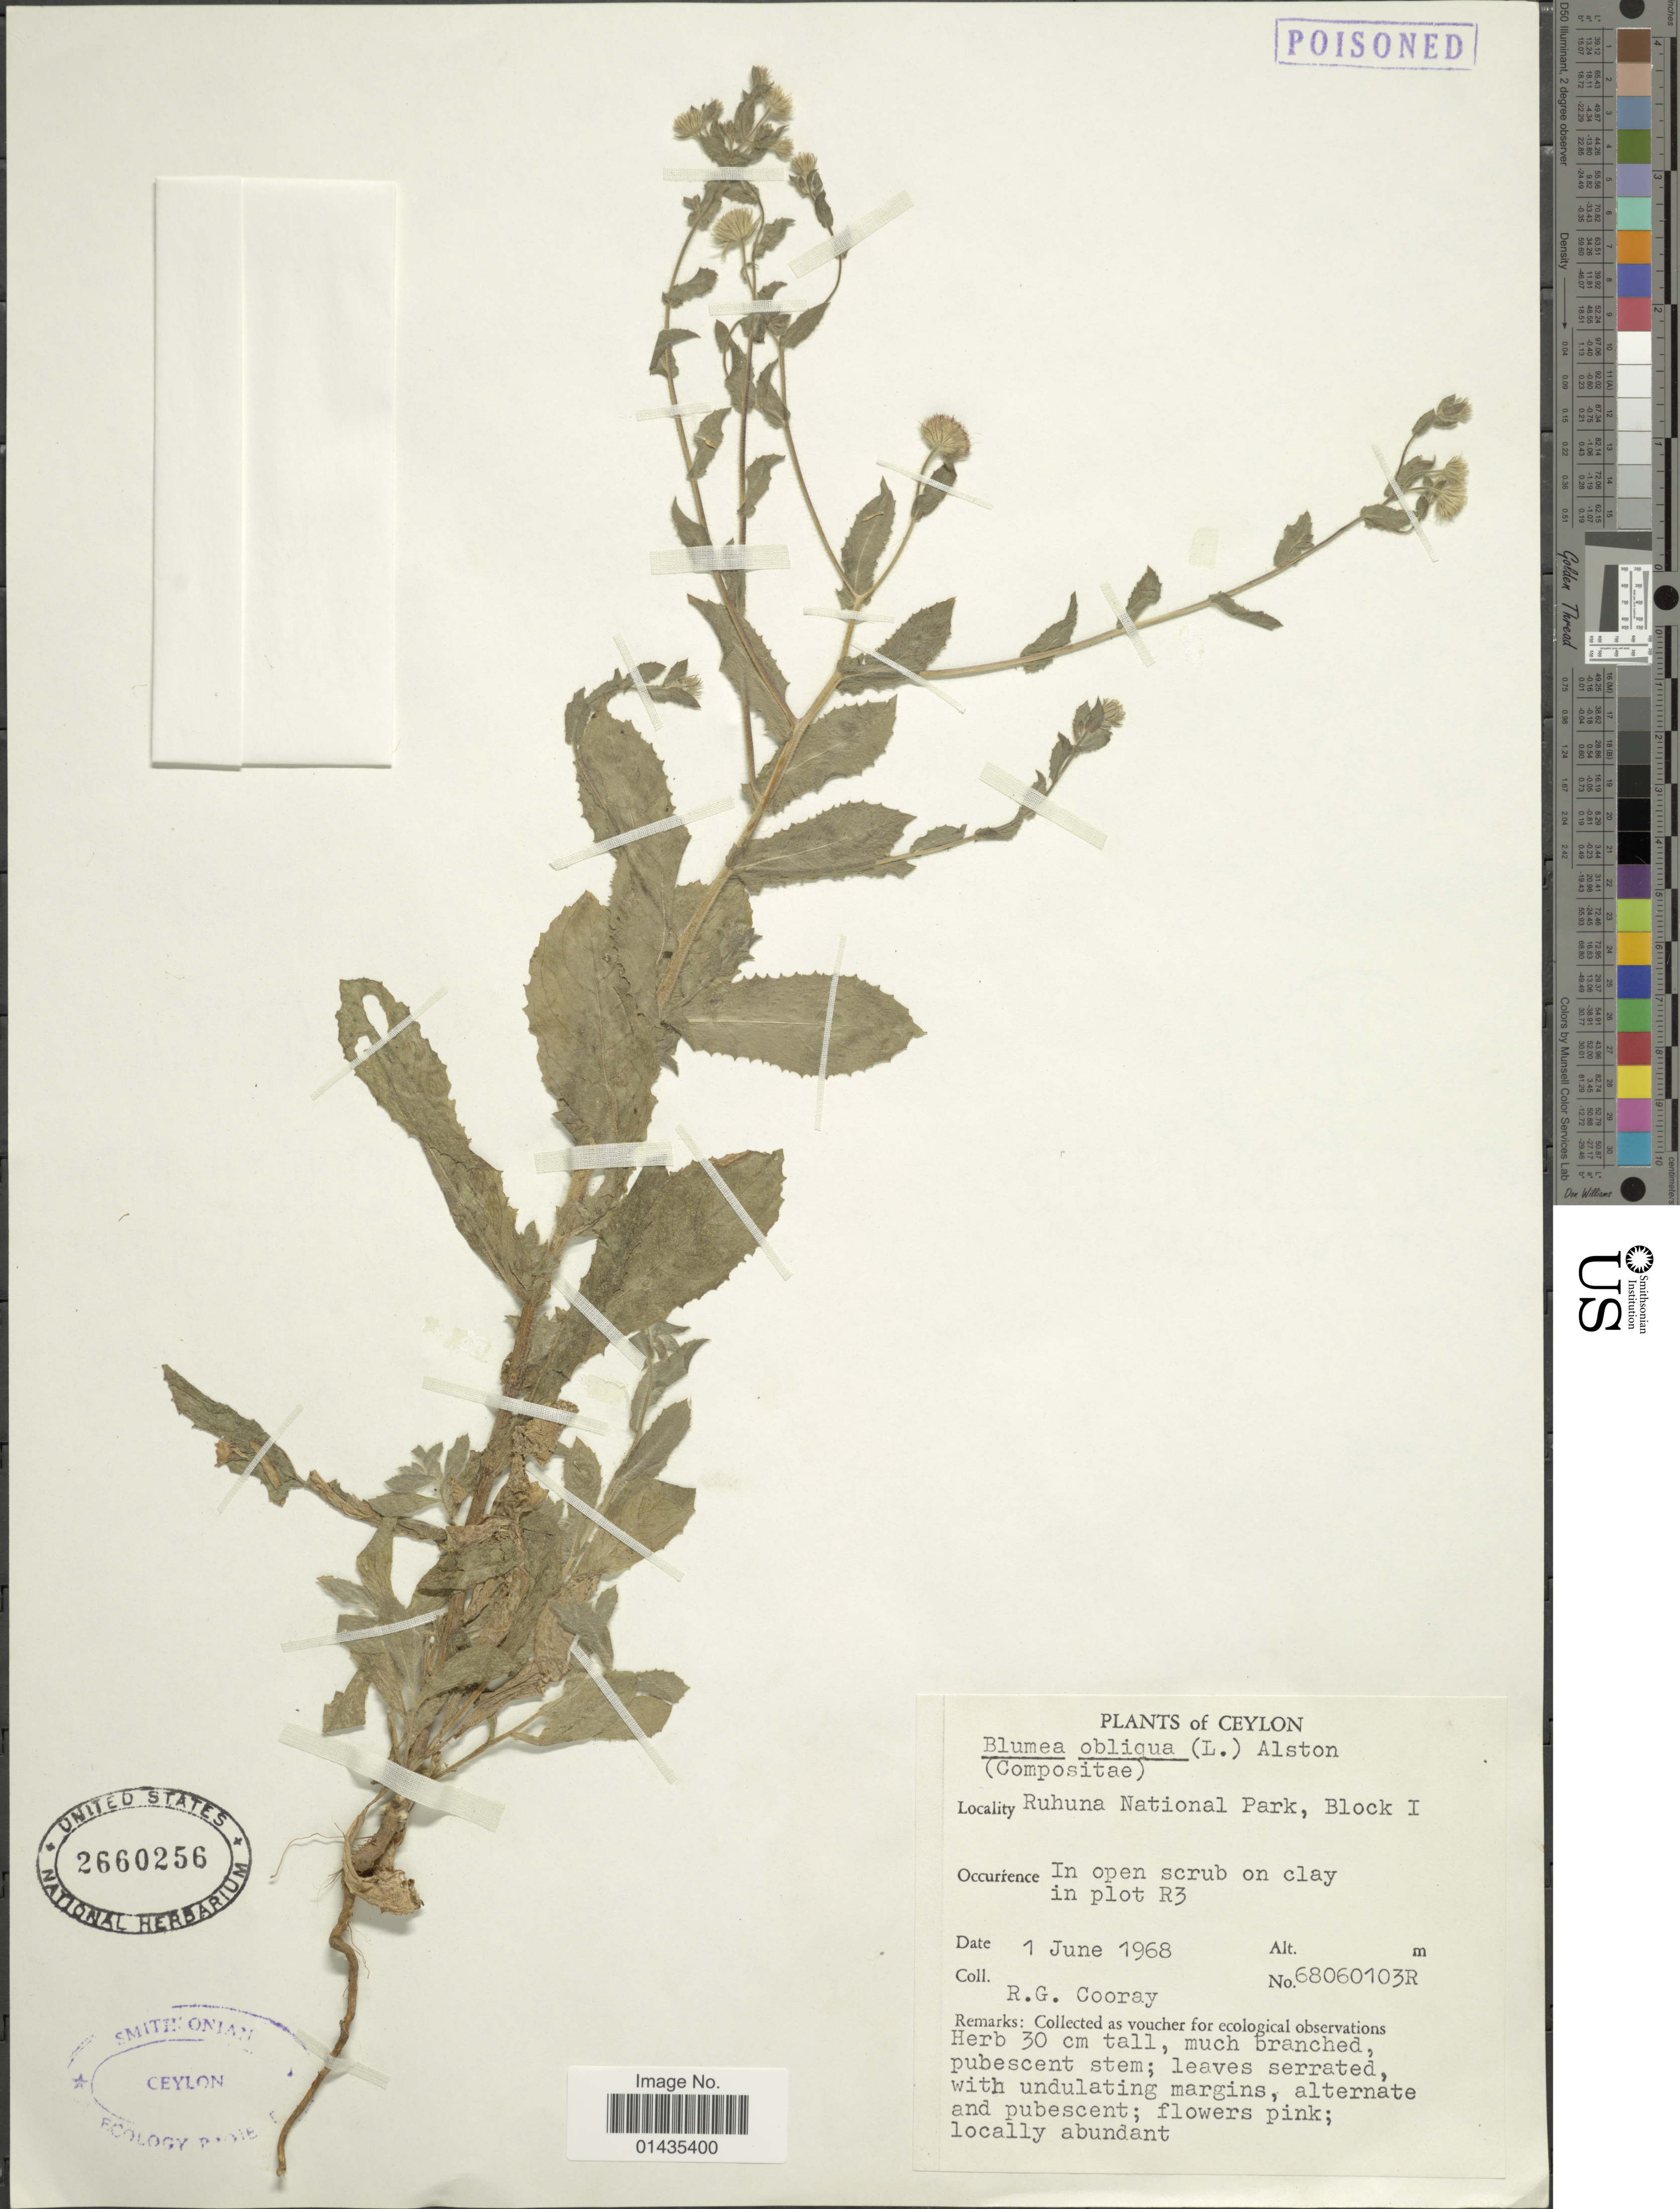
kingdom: Plantae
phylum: Tracheophyta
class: Magnoliopsida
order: Asterales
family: Asteraceae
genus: Blumea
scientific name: Blumea obliqua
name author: (L.) Druce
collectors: R. Cooray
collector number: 68060103R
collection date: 1968-06-01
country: Sri Lanka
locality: Ceylon, Ruhuna National Park, Block 1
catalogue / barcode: US 2660256